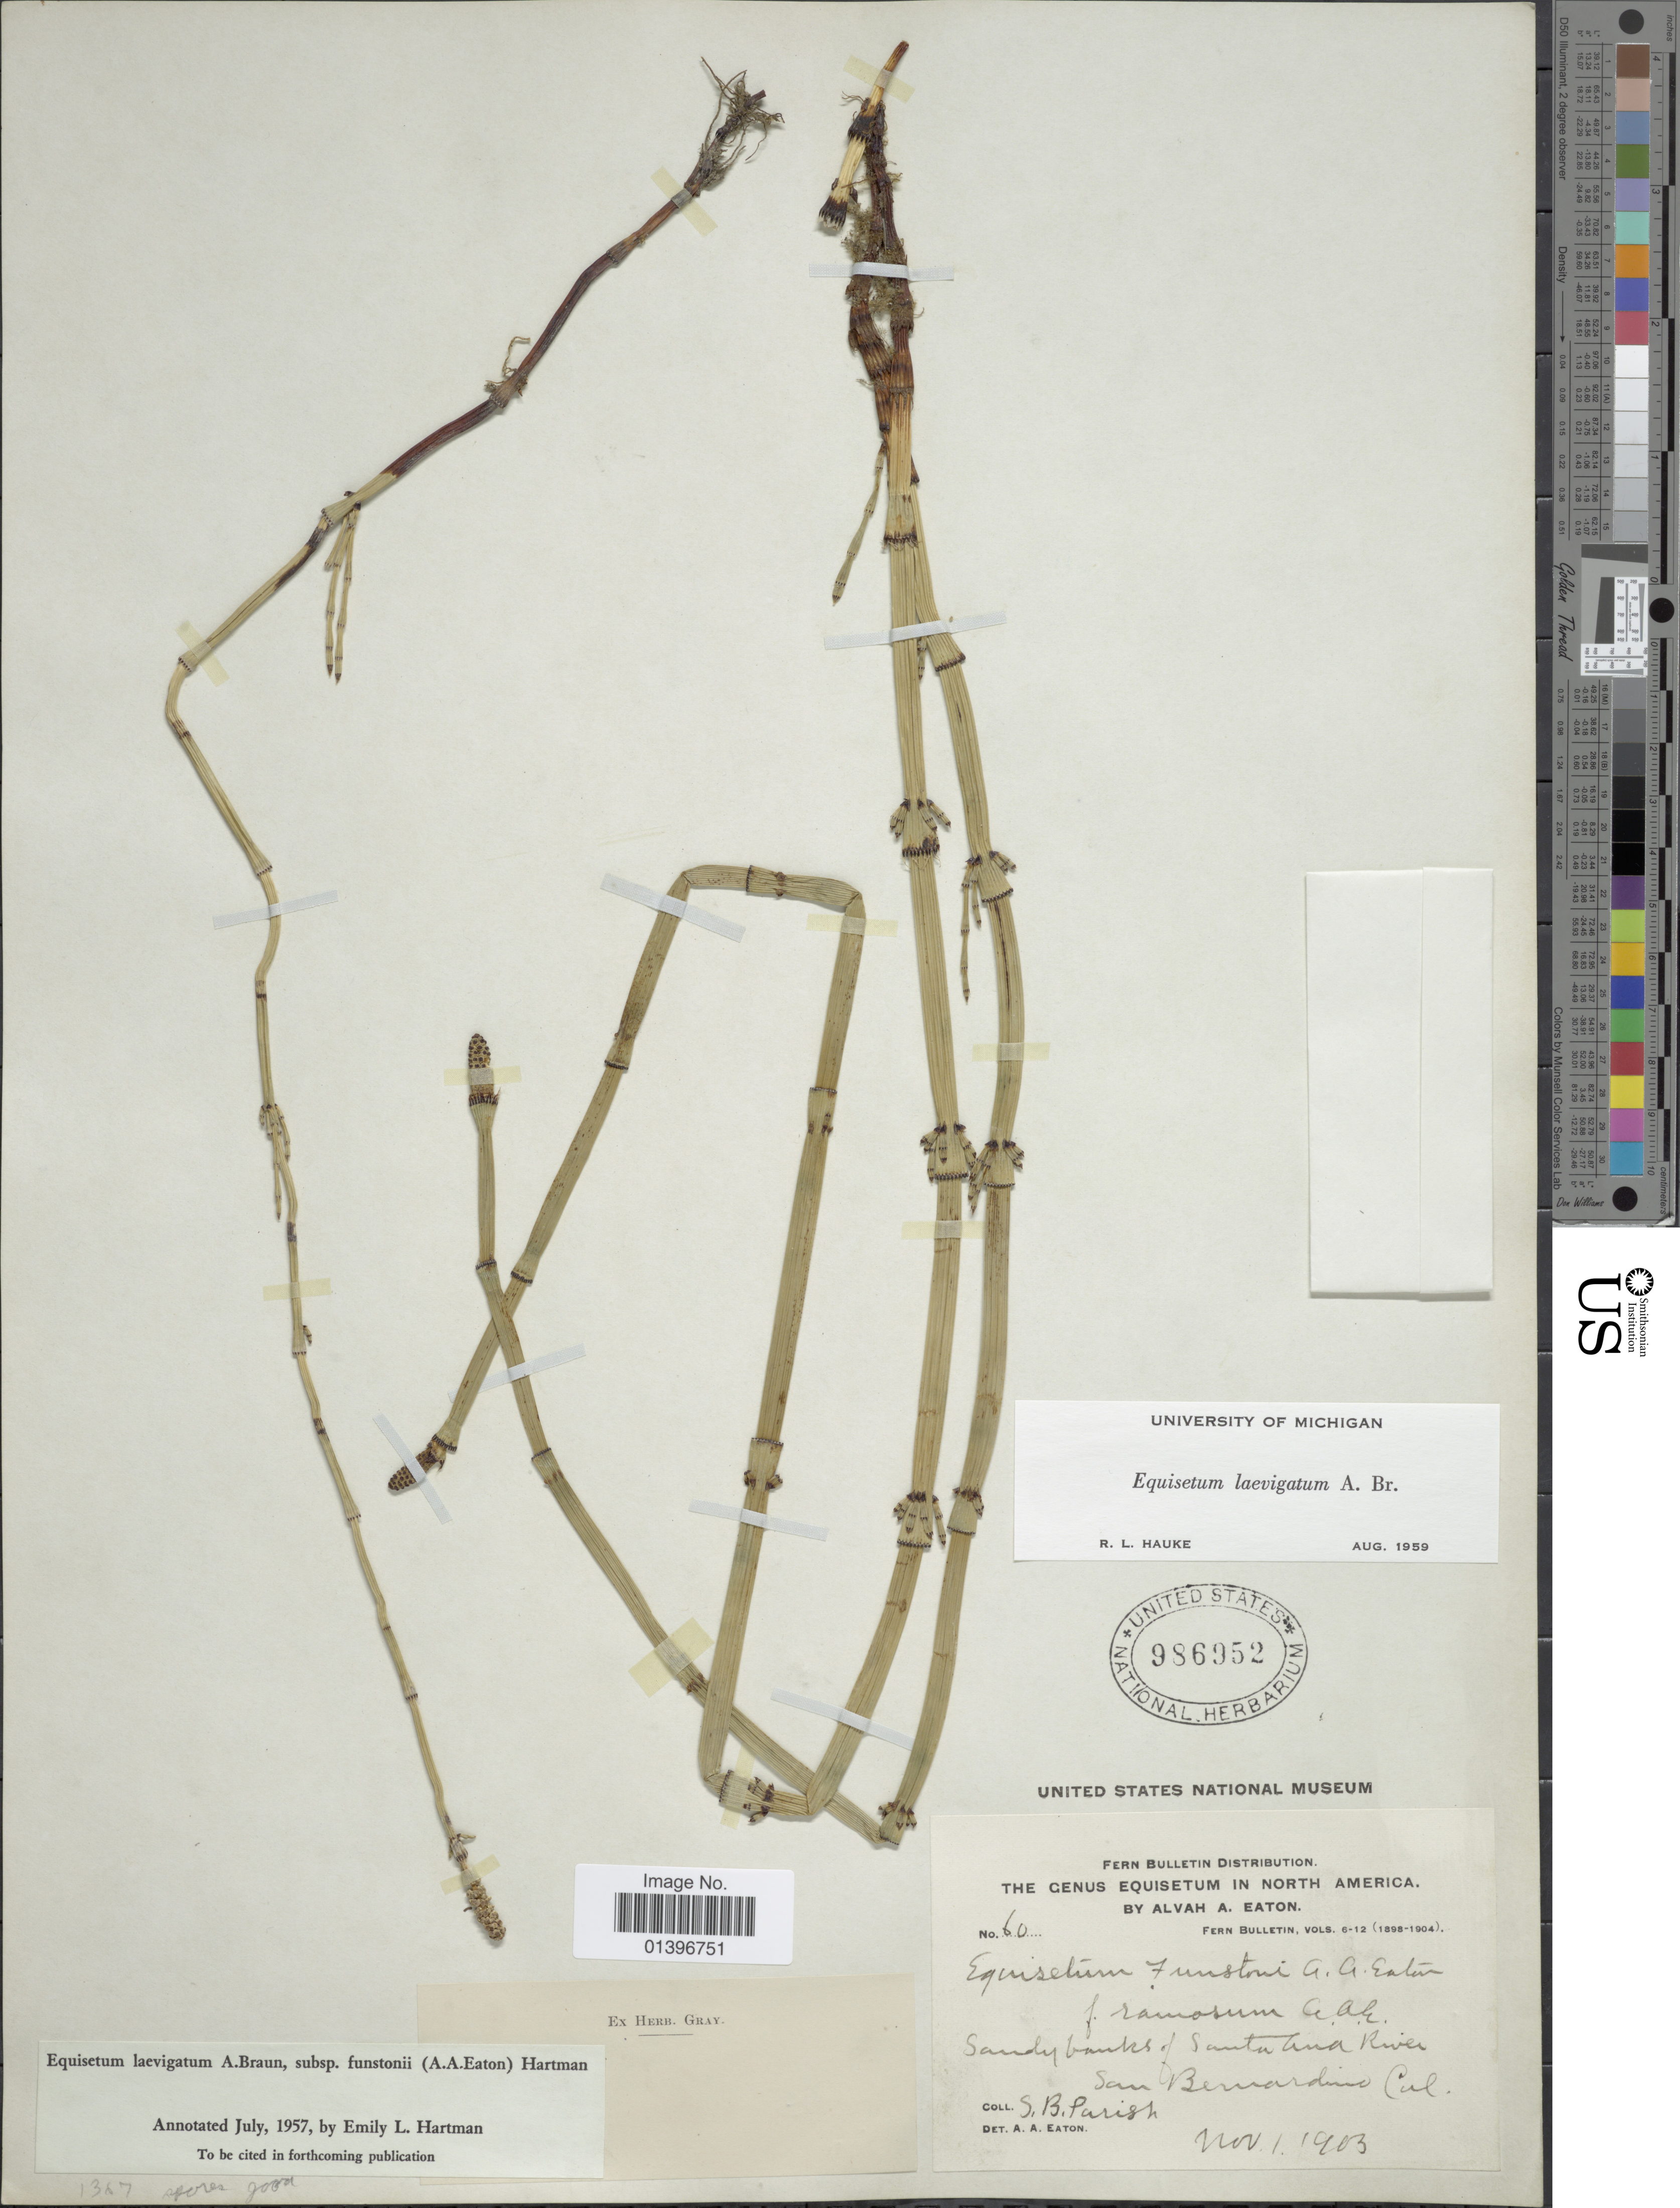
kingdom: Plantae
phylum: Tracheophyta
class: Polypodiopsida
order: Equisetales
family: Equisetaceae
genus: Equisetum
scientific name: Equisetum laevigatum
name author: A. Braun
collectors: S. B. Parish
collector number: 60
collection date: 1903-11-01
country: United States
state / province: California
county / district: San Bernardino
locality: Sandy banks of Santa Ana River, San Bernardino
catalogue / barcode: US 986952